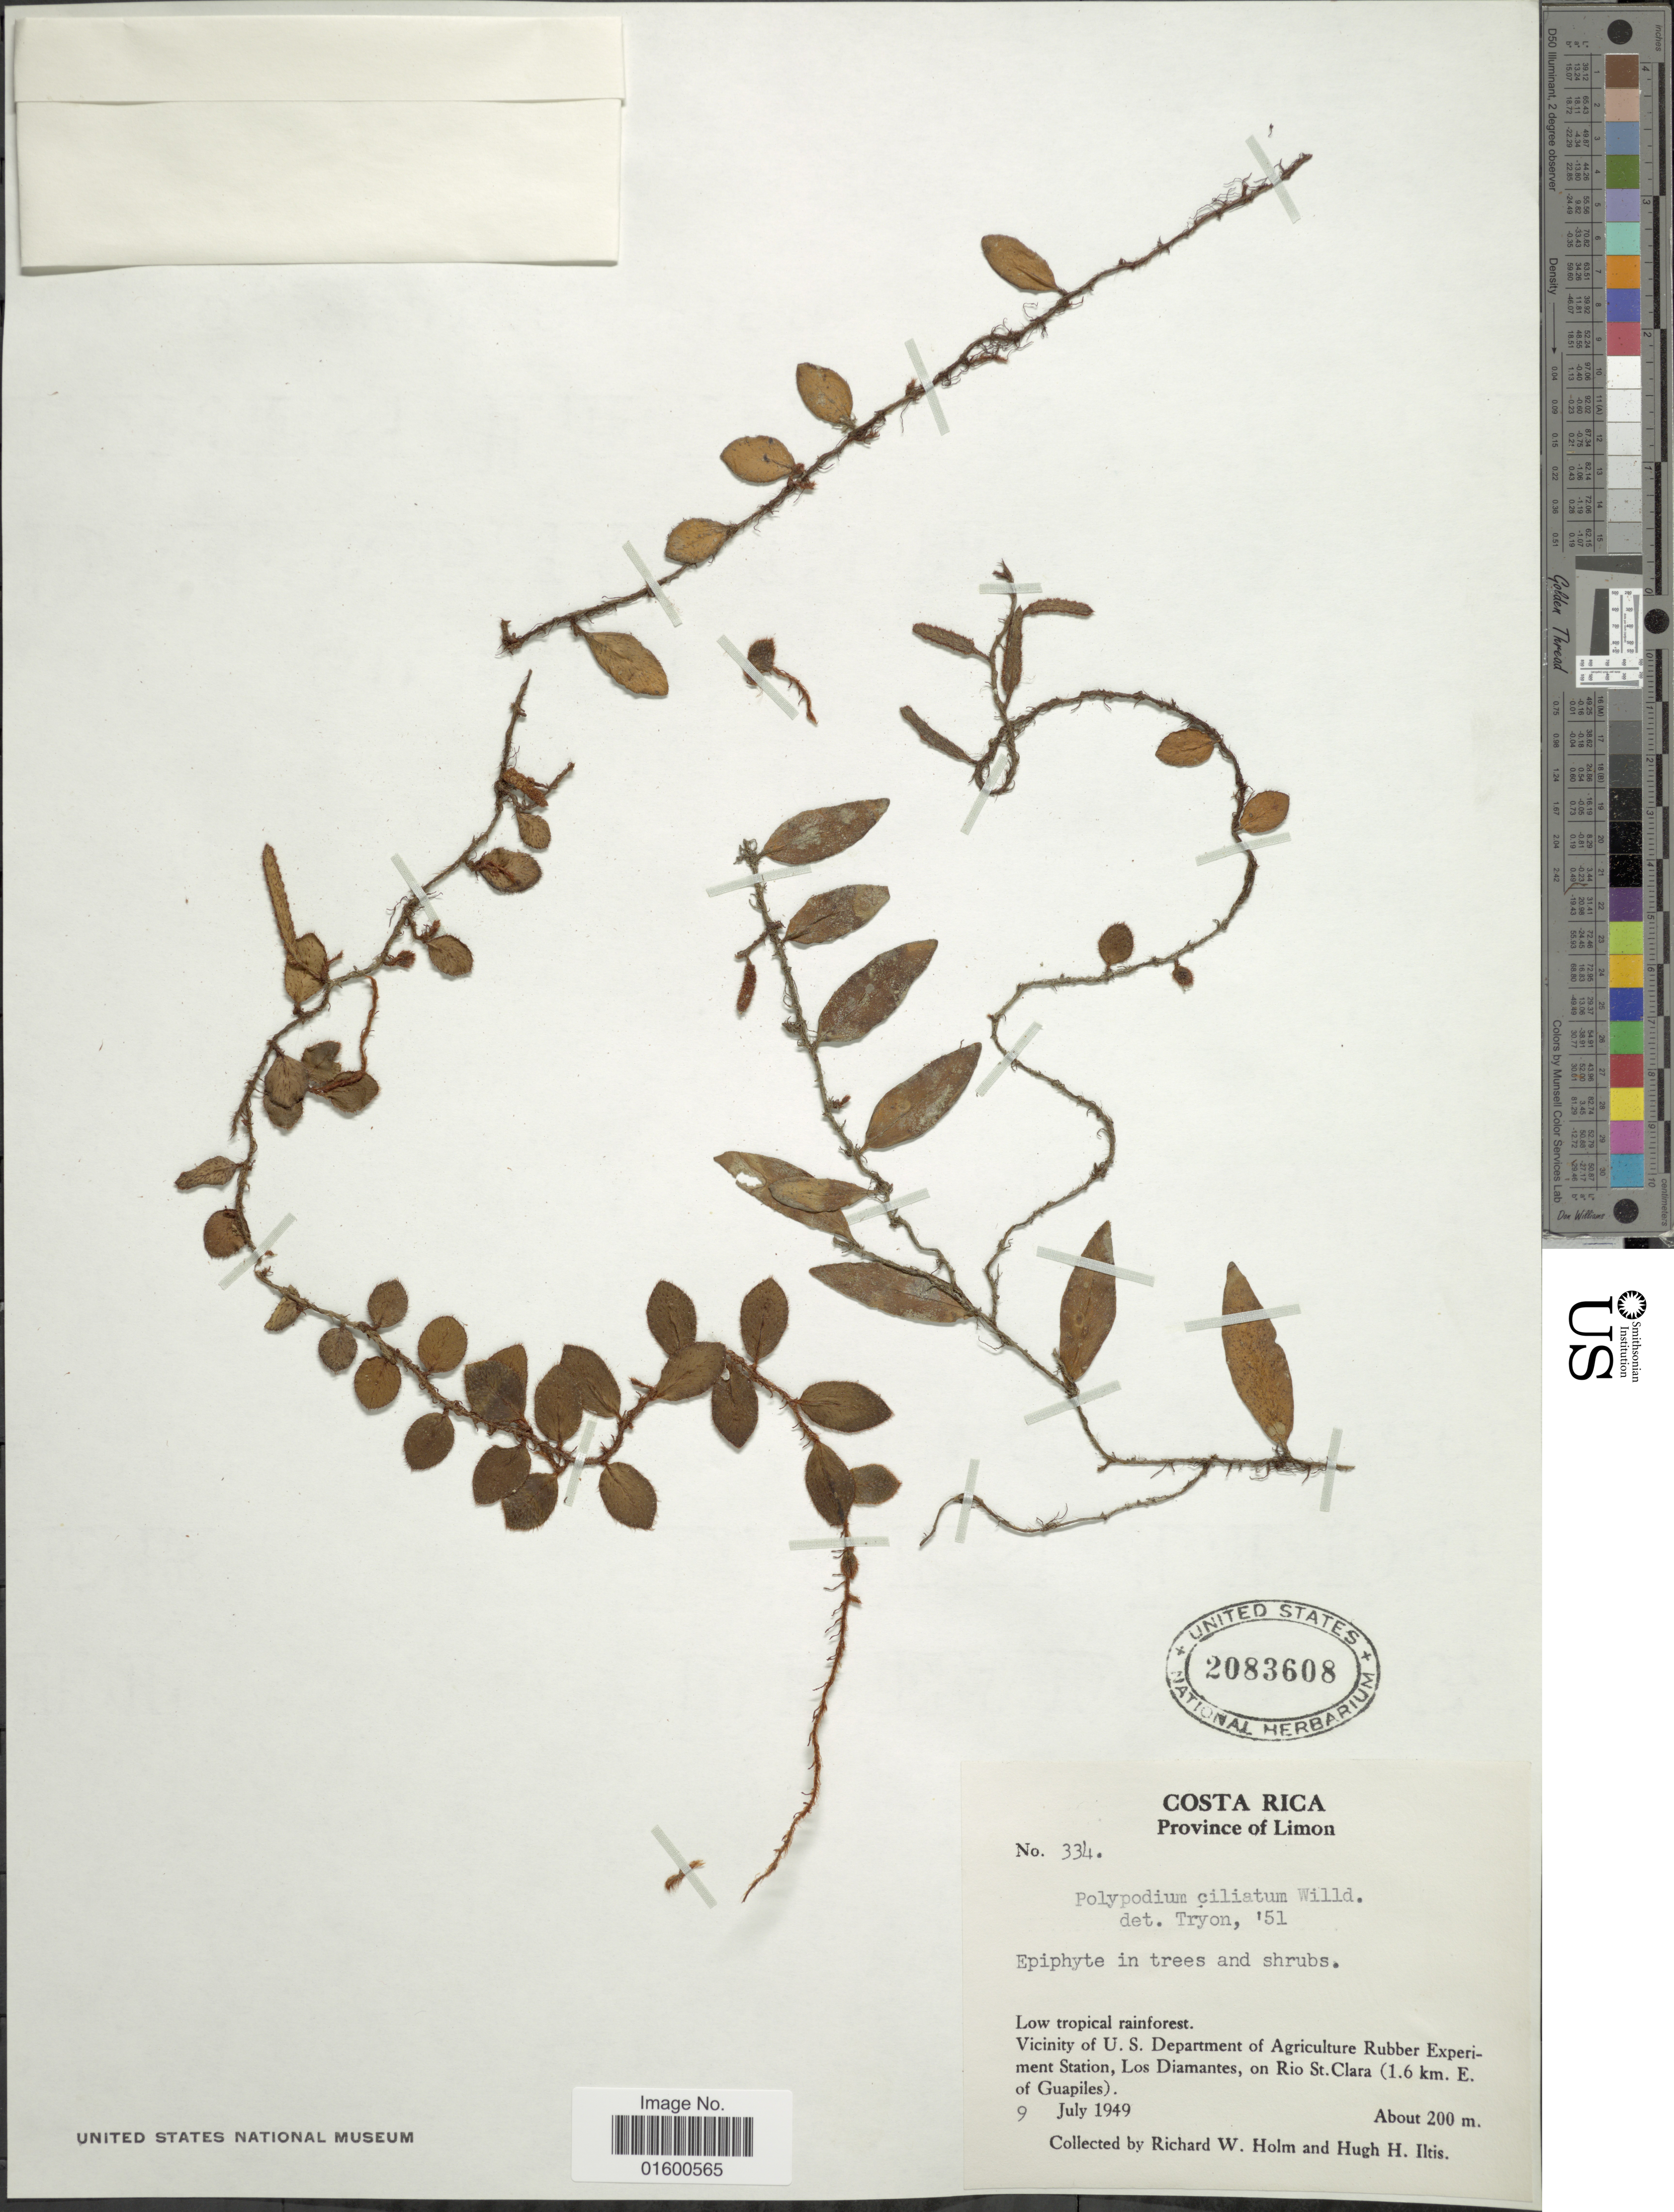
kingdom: Plantae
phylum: Tracheophyta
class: Polypodiopsida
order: Polypodiales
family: Polypodiaceae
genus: Microgramma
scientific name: Microgramma reptans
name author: (Cav.) A.R. Sm.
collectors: R. W. Holm & H. H. Iltis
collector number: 334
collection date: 1949-07-09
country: Costa Rica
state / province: Limón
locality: Province of Limon, Vicinity of U.S. Department of Agriculture Rubber Experiment Station, Los Diamantes, on Rio St. Clara (1.6 km E. of Guapiles)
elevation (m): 200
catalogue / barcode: US 2083608